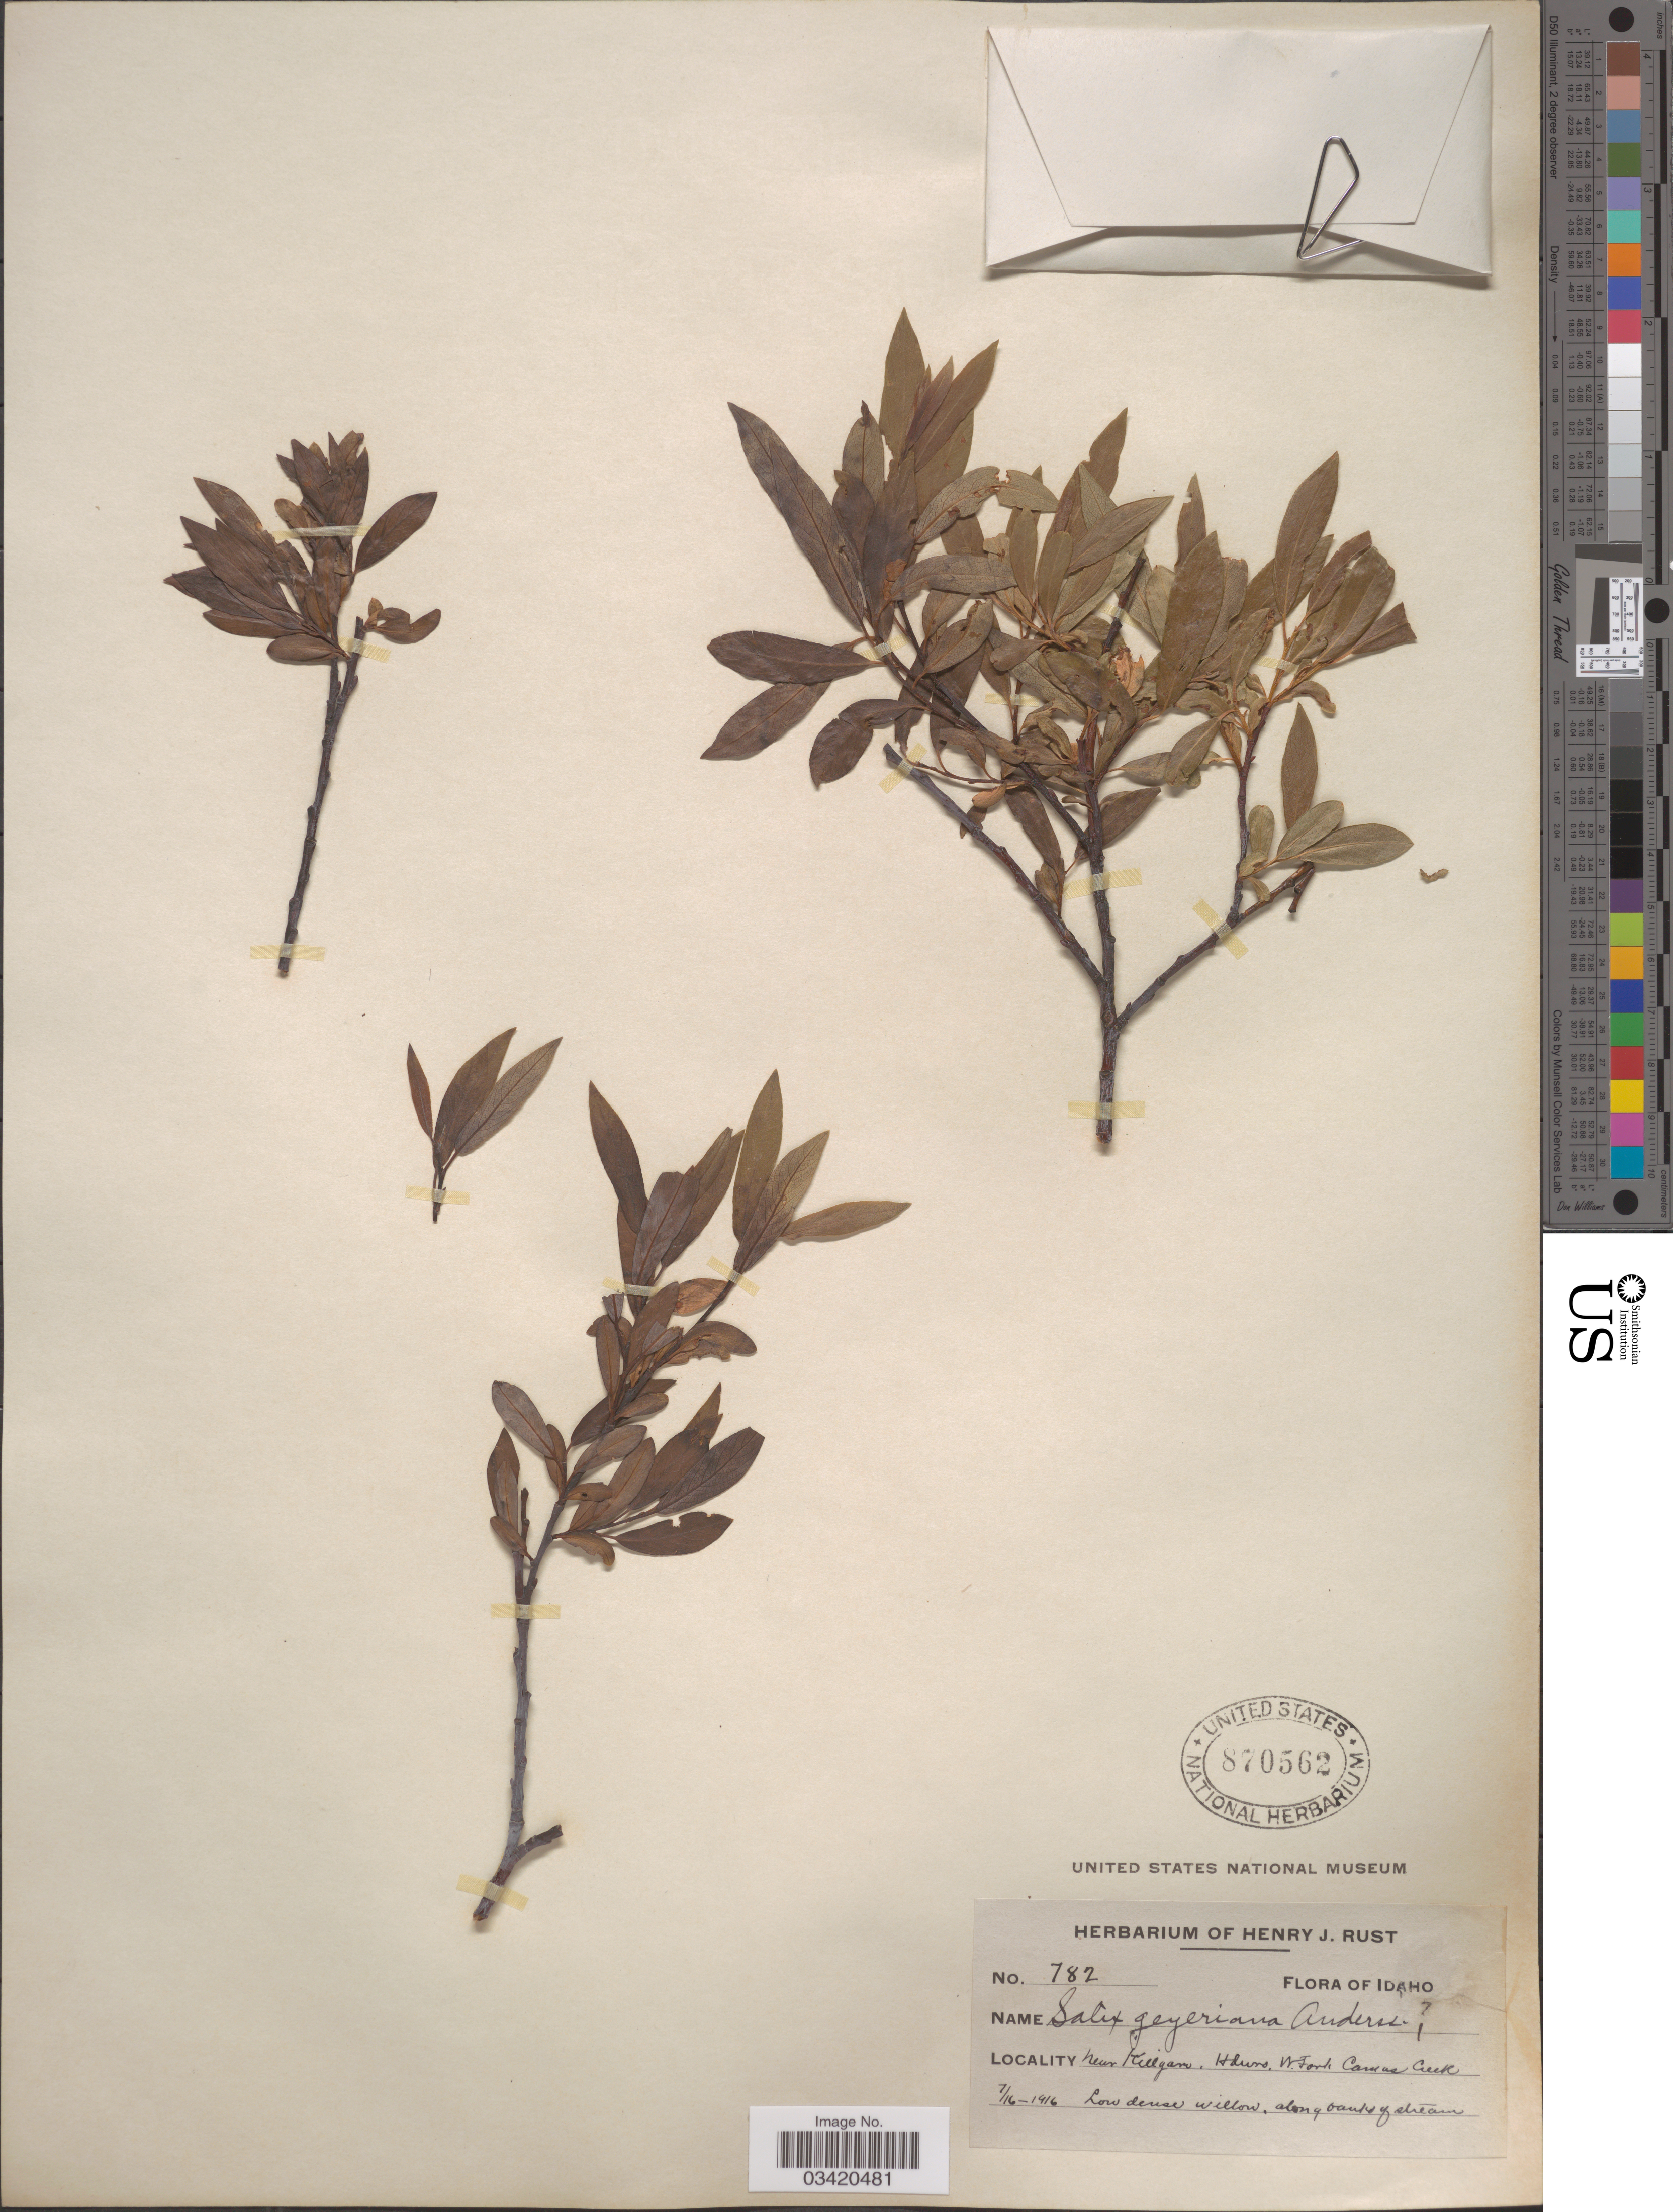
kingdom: Plantae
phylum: Tracheophyta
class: Magnoliopsida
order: Malpighiales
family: Salicaceae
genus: Salix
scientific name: Salix geyeriana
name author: Andersson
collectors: ex herb. Henry J. Rust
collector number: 782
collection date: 1916-07-16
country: United States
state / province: Idaho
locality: Near Killgore. Hdwrs. W. Fork Camas Creek.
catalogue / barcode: US 870562